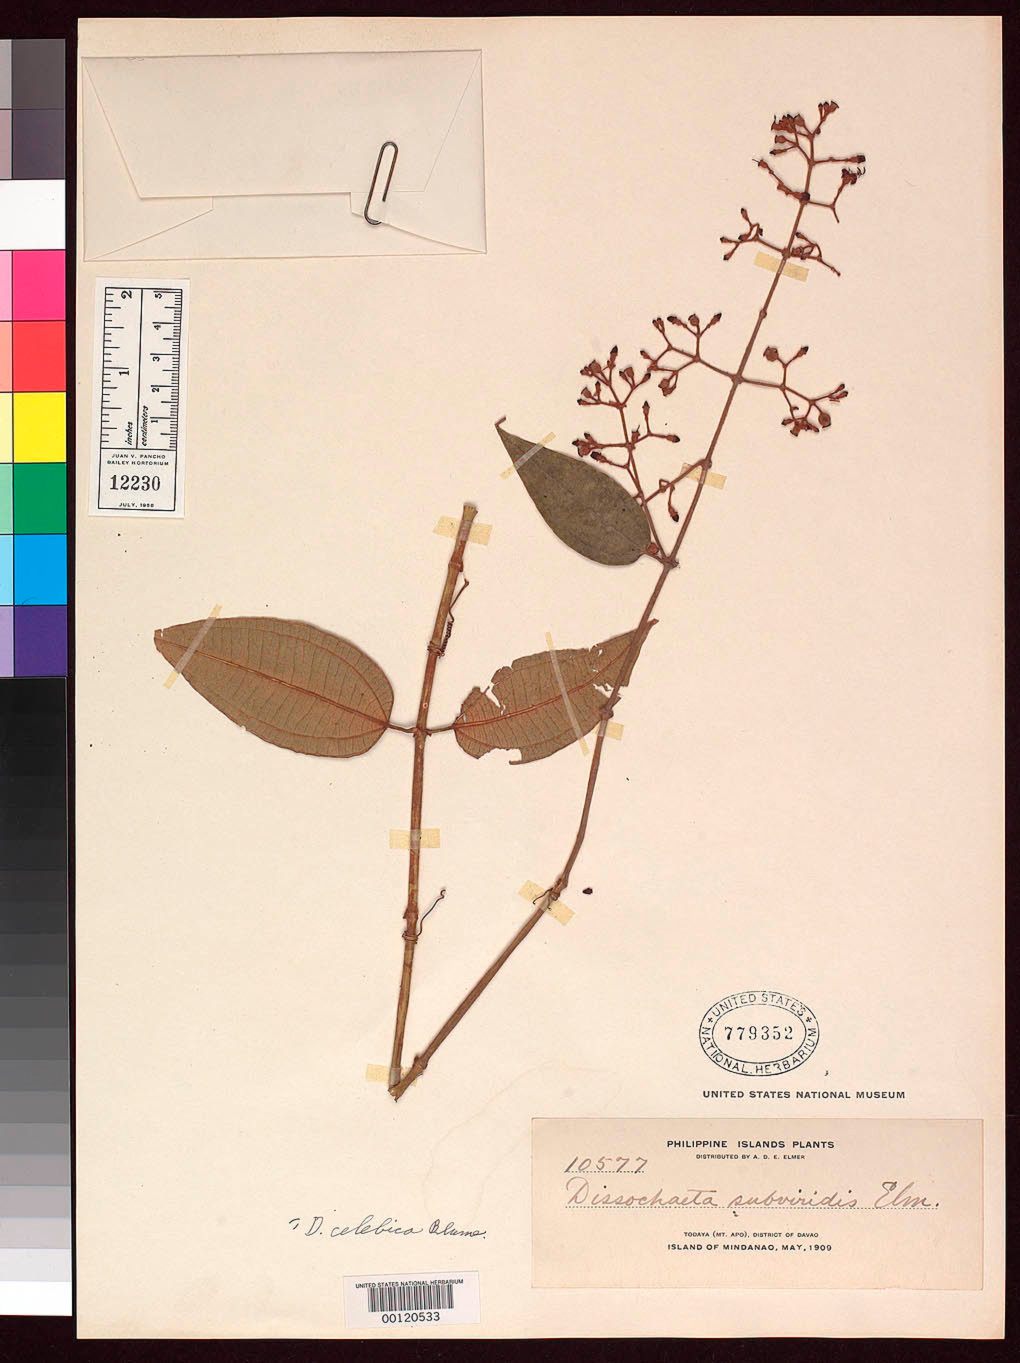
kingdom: Plantae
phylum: Tracheophyta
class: Magnoliopsida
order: Myrtales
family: Melastomataceae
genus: Dissochaeta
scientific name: Dissochaeta subviridis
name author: Elmer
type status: Isotype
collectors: A. D. E. Elmer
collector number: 10577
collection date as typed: May 1909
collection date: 1909-05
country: Philippines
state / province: Davao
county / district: Davao del Sur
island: Mindanao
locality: Todaya, Mt. Apo.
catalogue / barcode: US 779352